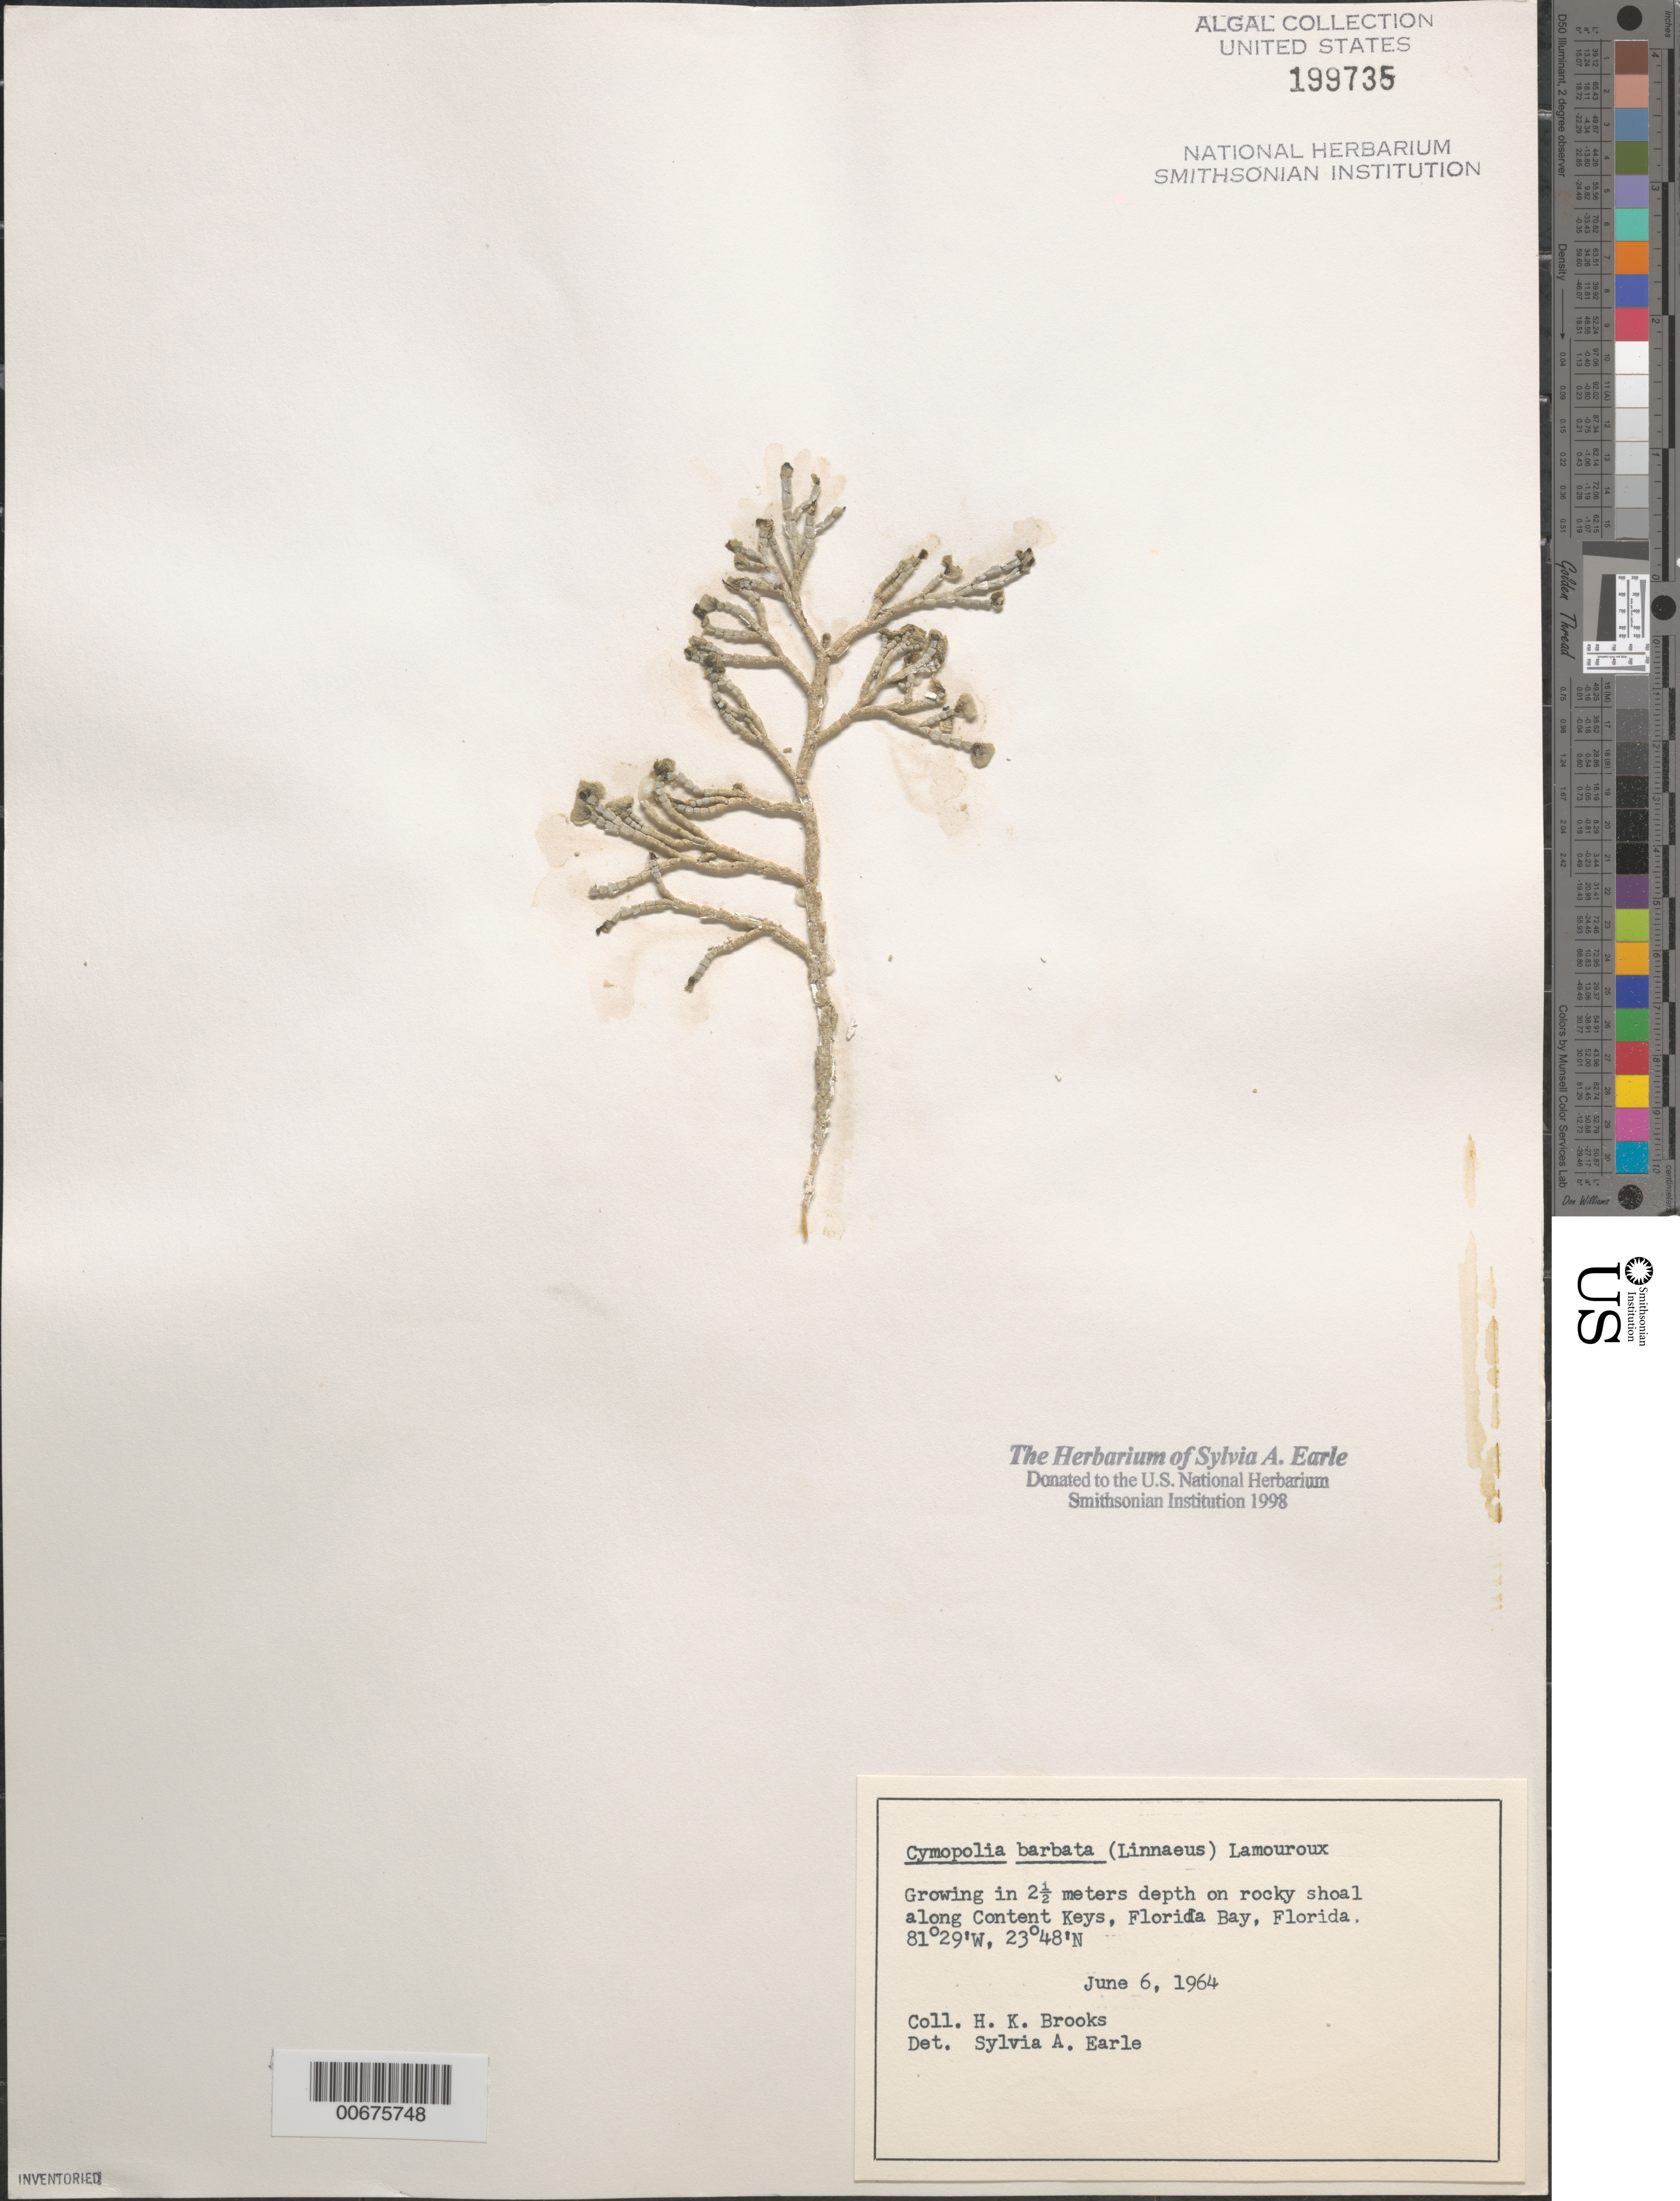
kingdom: Plantae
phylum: Chlorophyta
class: Ulvophyceae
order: Dasycladales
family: Dasycladaceae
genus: Cymopolia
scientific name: Cymopolia barbata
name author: (L.) J.V.Lamouroux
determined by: Earle, S. A.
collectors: H. Brooks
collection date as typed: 06 Jun 1964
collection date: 1964-06-06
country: United States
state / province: Florida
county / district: Monroe County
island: Content Keys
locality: Florida Bay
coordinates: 23 48' N, 81 29' W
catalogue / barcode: US 199735